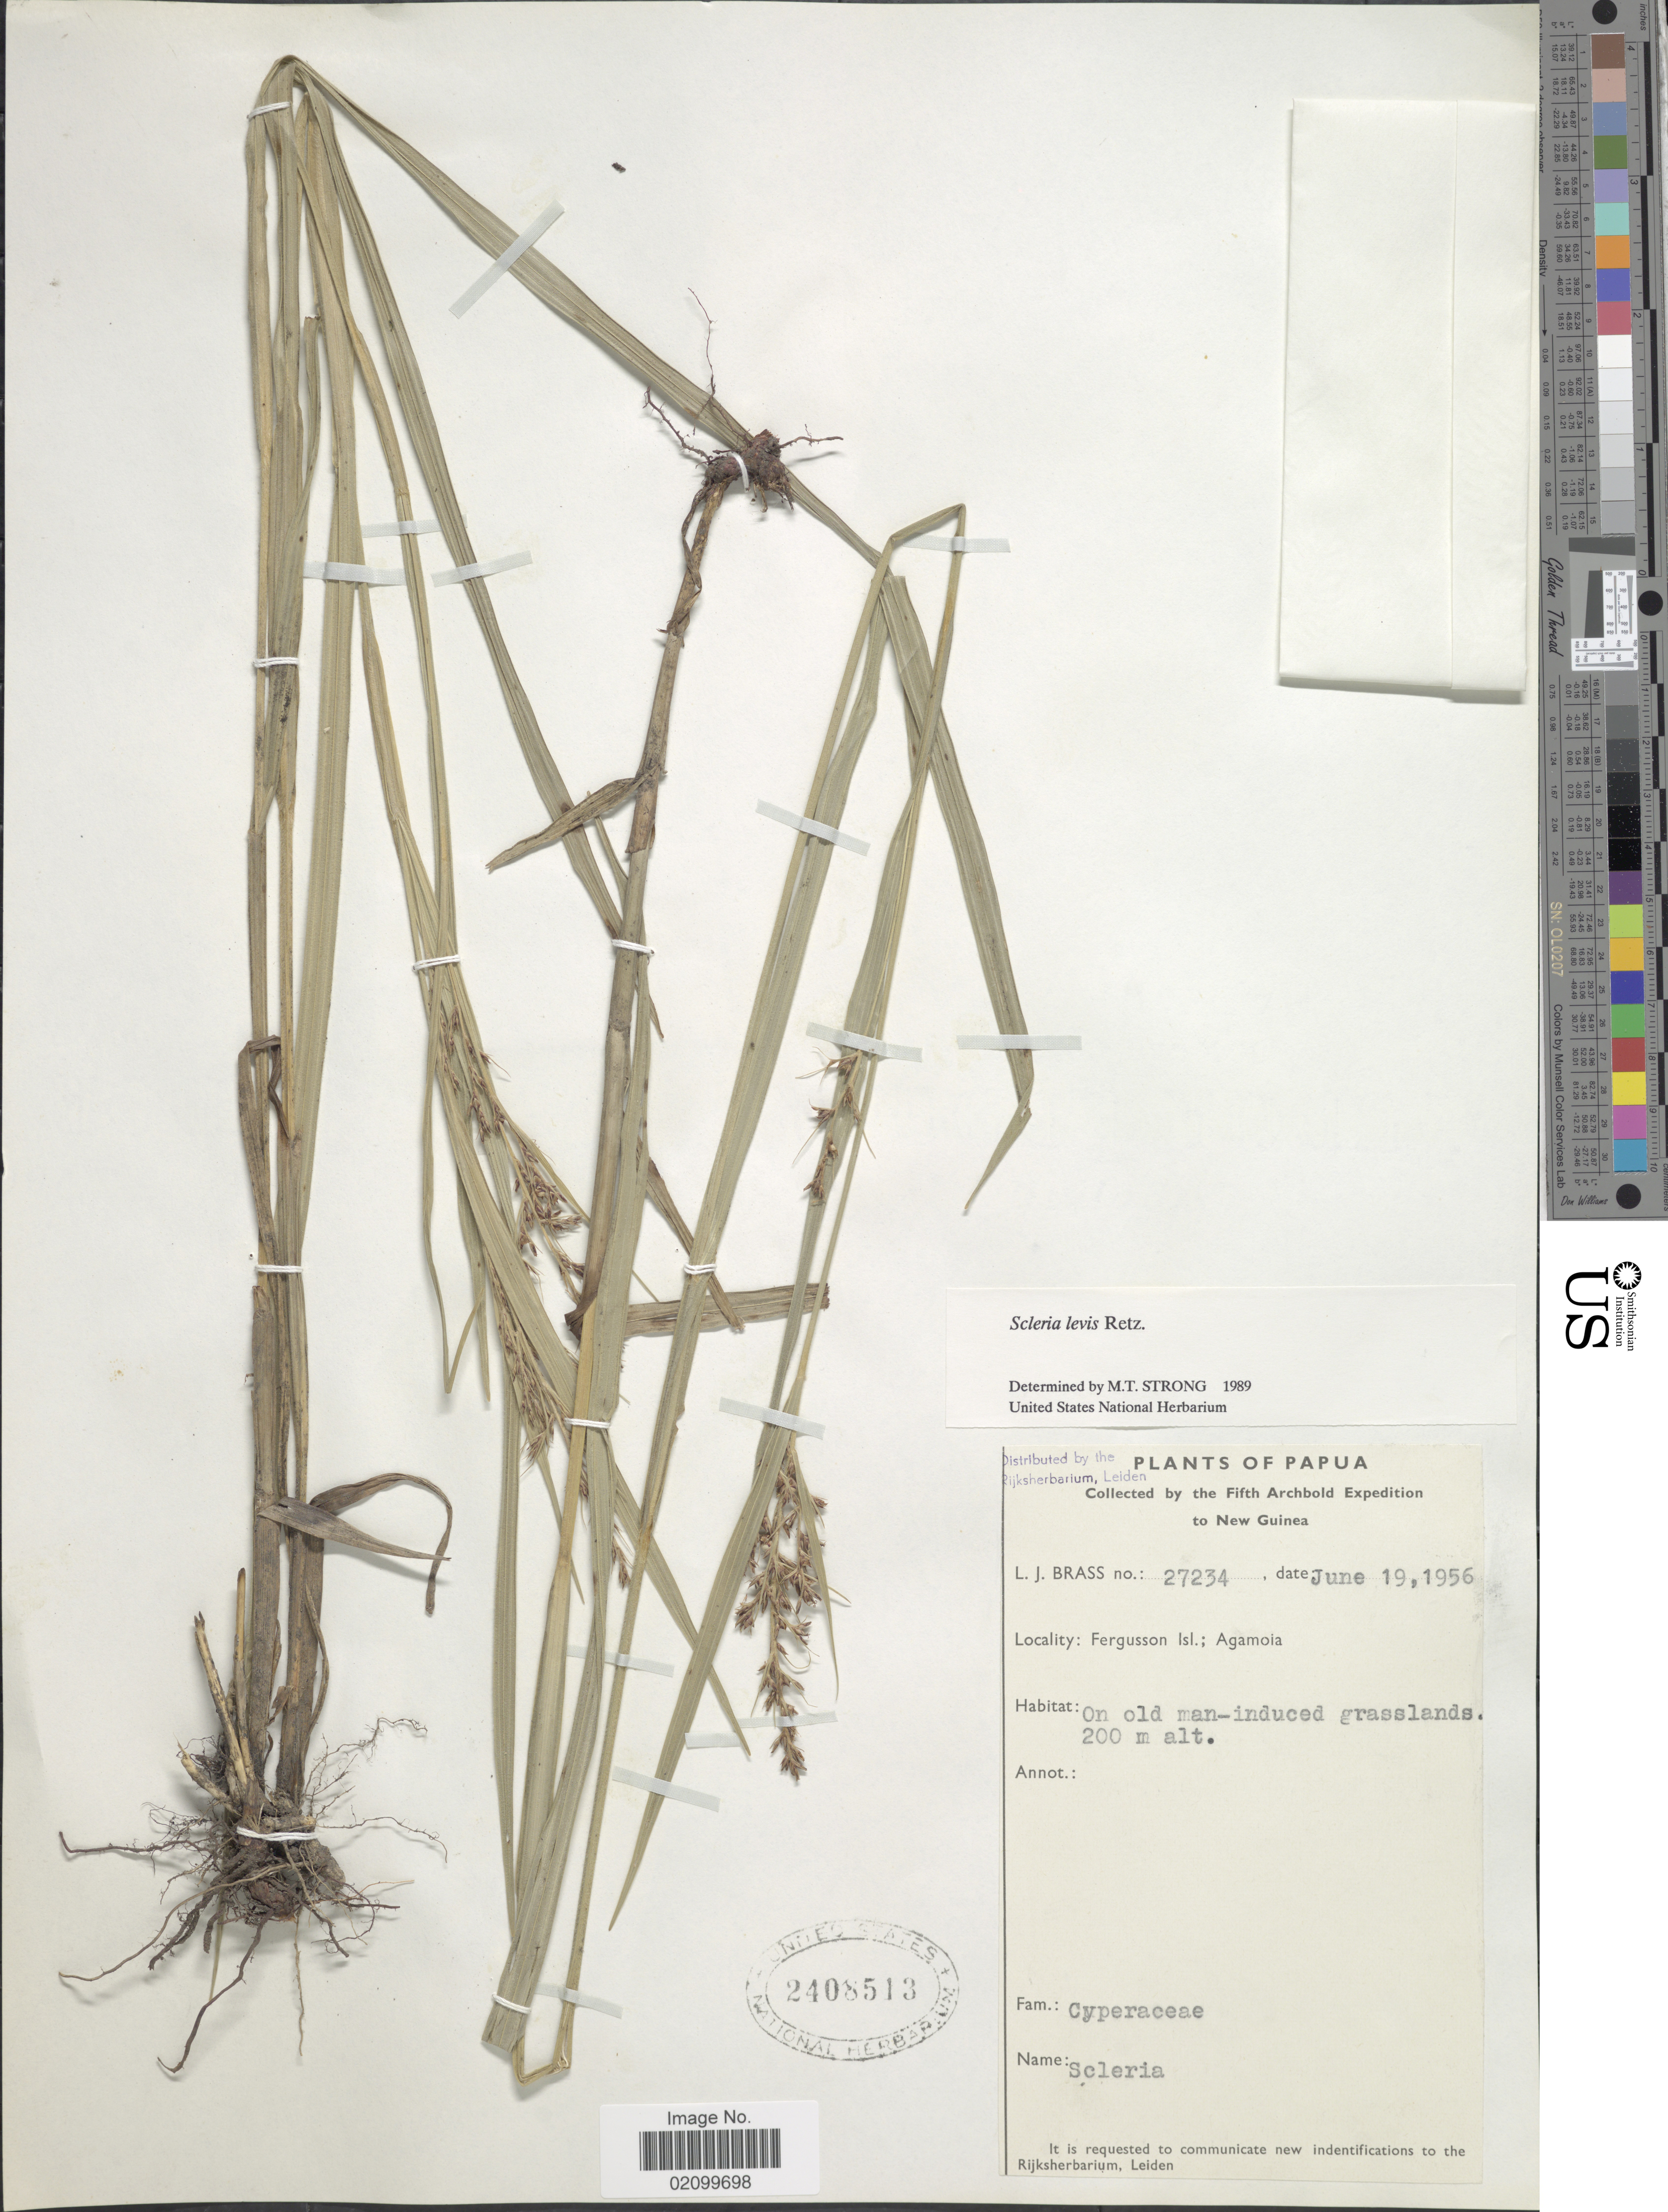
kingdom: Plantae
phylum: Tracheophyta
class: Liliopsida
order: Poales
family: Cyperaceae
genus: Scleria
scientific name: Scleria levis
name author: Retz.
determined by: Kern, J. H.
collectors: L. J. Brass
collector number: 27234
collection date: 1956-06-19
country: Papua New Guinea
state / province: Milne Bay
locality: Papua, Fergusson Isl.; Agamoia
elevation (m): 200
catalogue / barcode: US 2408513